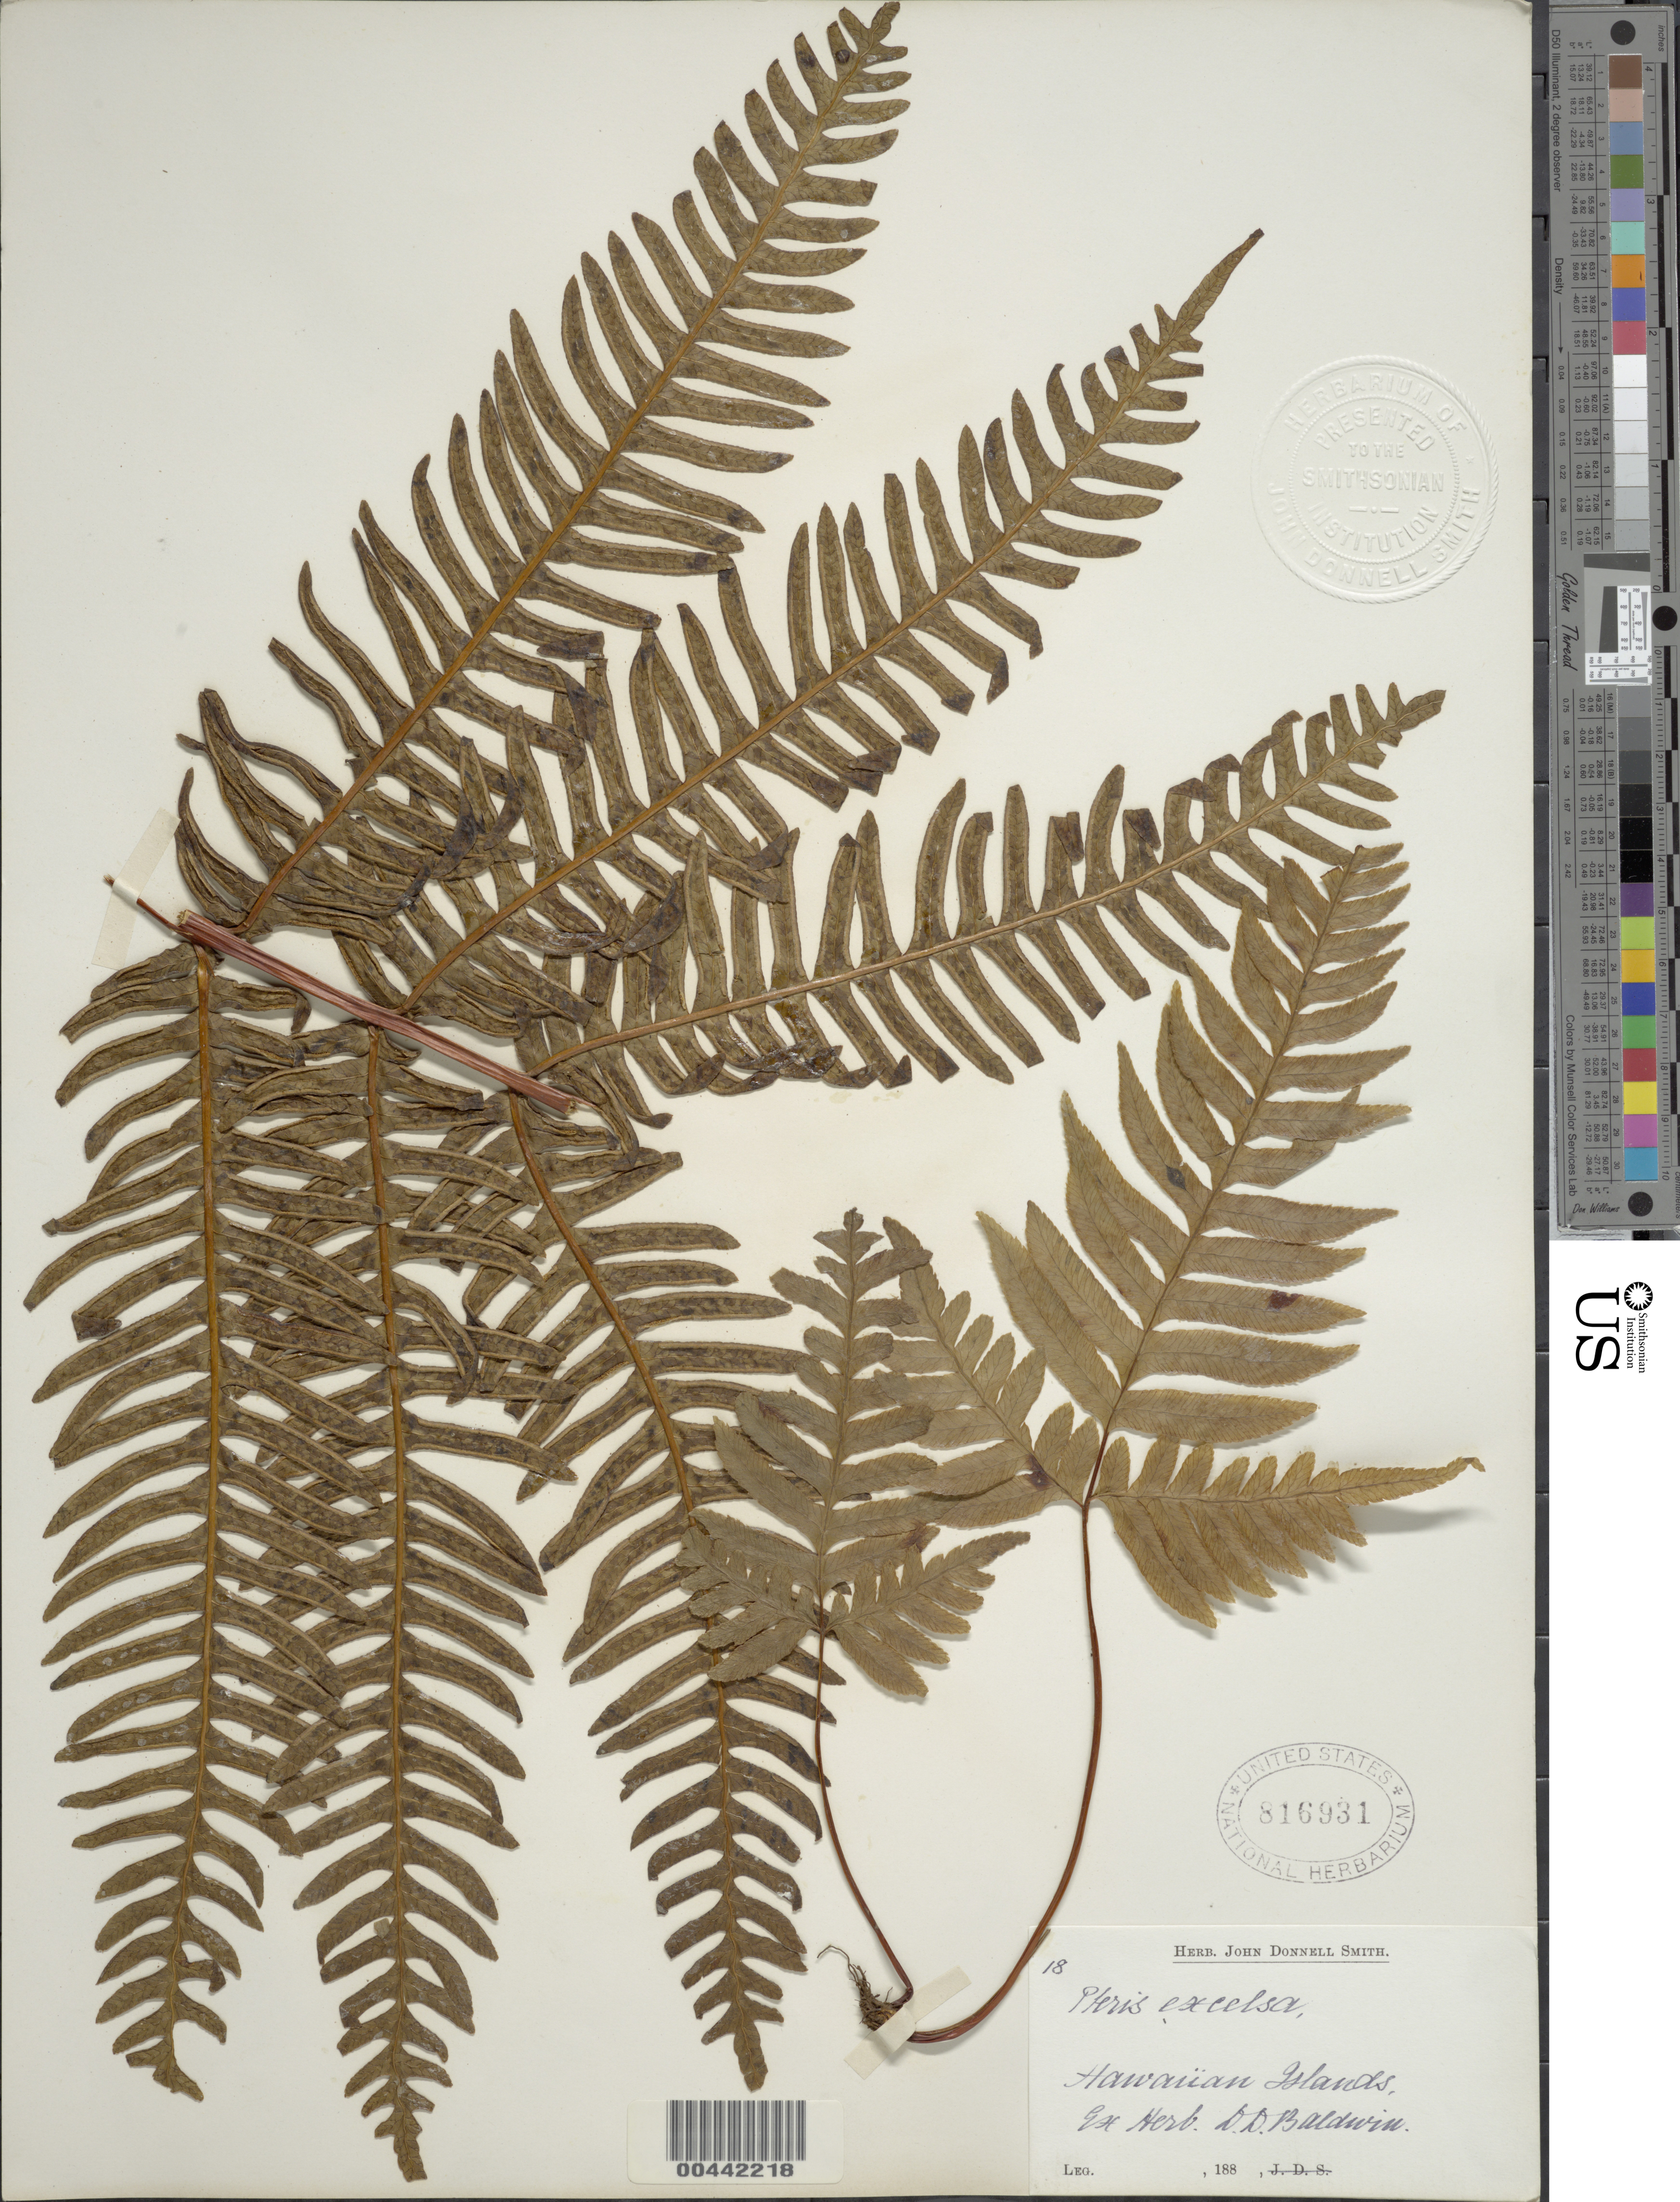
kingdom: Plantae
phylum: Tracheophyta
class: Polypodiopsida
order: Polypodiales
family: Pteridaceae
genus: Pteris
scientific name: Pteris terminalis var. terminalis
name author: Wall.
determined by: Wagner, W. L., (BOT), Smithsonian Institution - National Museum of Natural History (UNITED STATES)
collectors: D. Baldwin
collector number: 18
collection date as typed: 188-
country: United States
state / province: Hawaii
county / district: Hawaii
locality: Hawaiian Islands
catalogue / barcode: US 816931